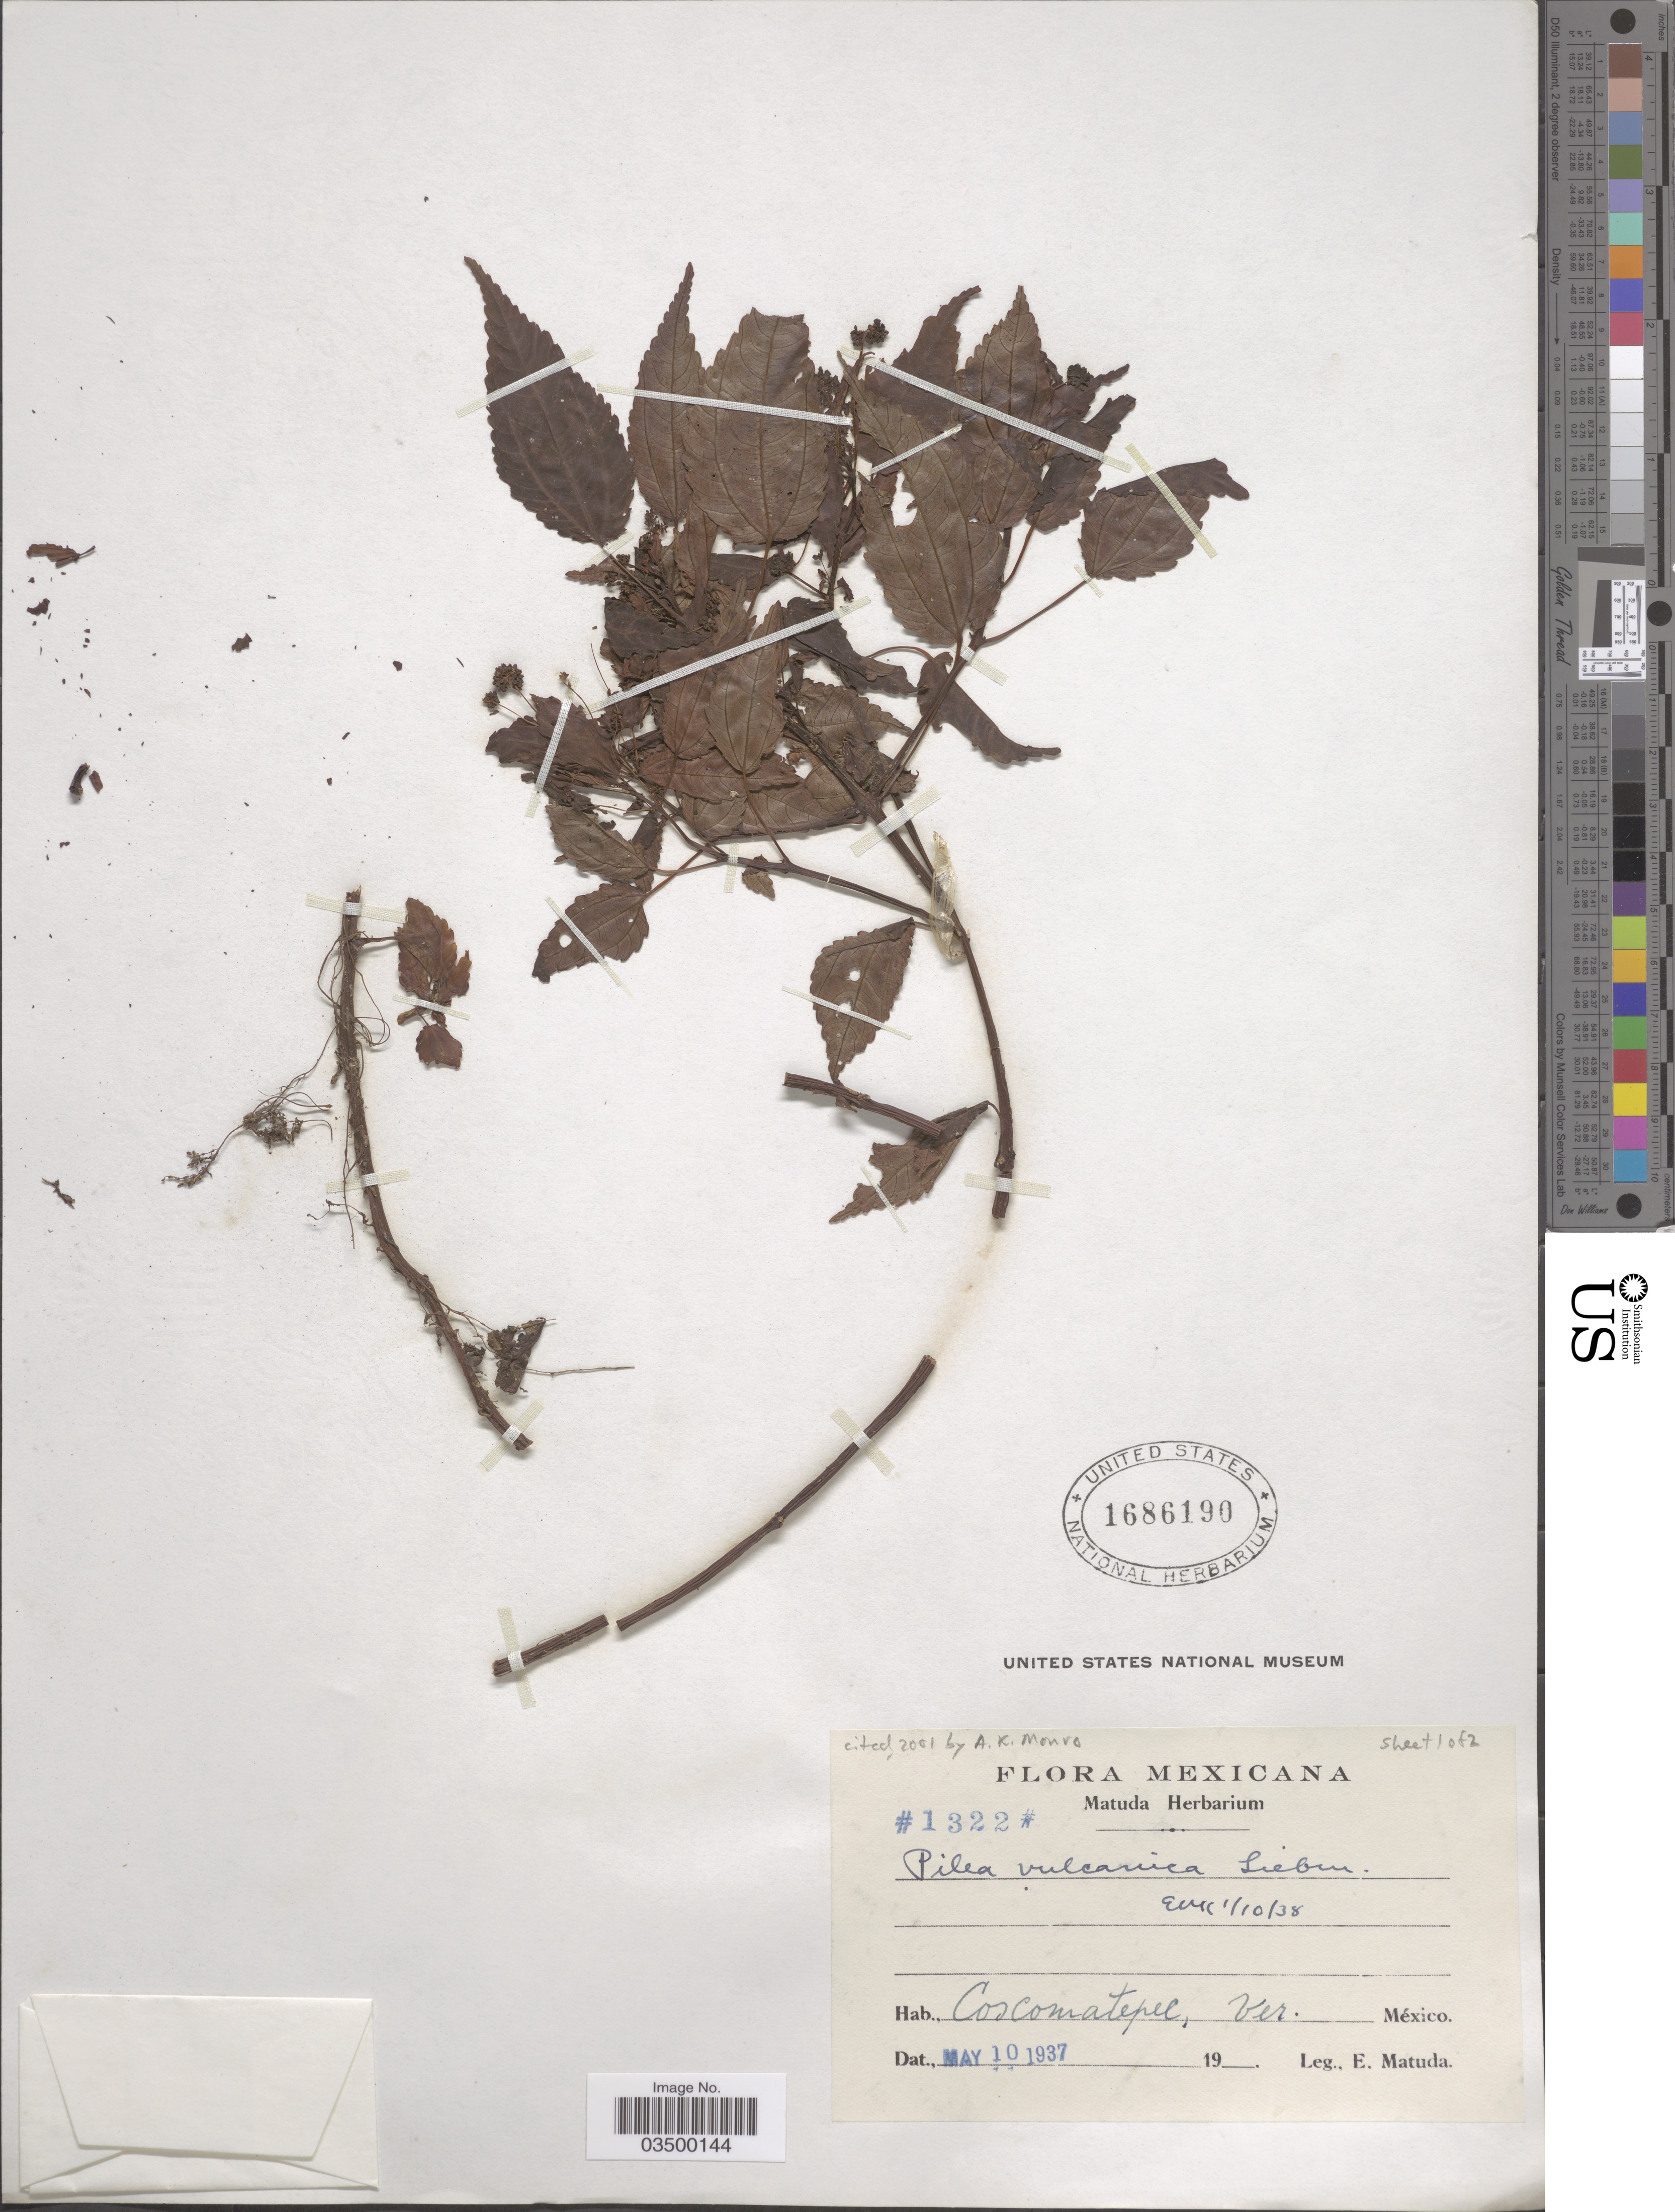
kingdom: Plantae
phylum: Tracheophyta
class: Magnoliopsida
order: Rosales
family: Urticaceae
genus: Pilea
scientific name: Pilea vulcanica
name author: Liebm.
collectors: E. Matuda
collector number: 1322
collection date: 1937-05-10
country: Mexico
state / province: Veracruz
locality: Coscomatepec.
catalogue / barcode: US 1686190